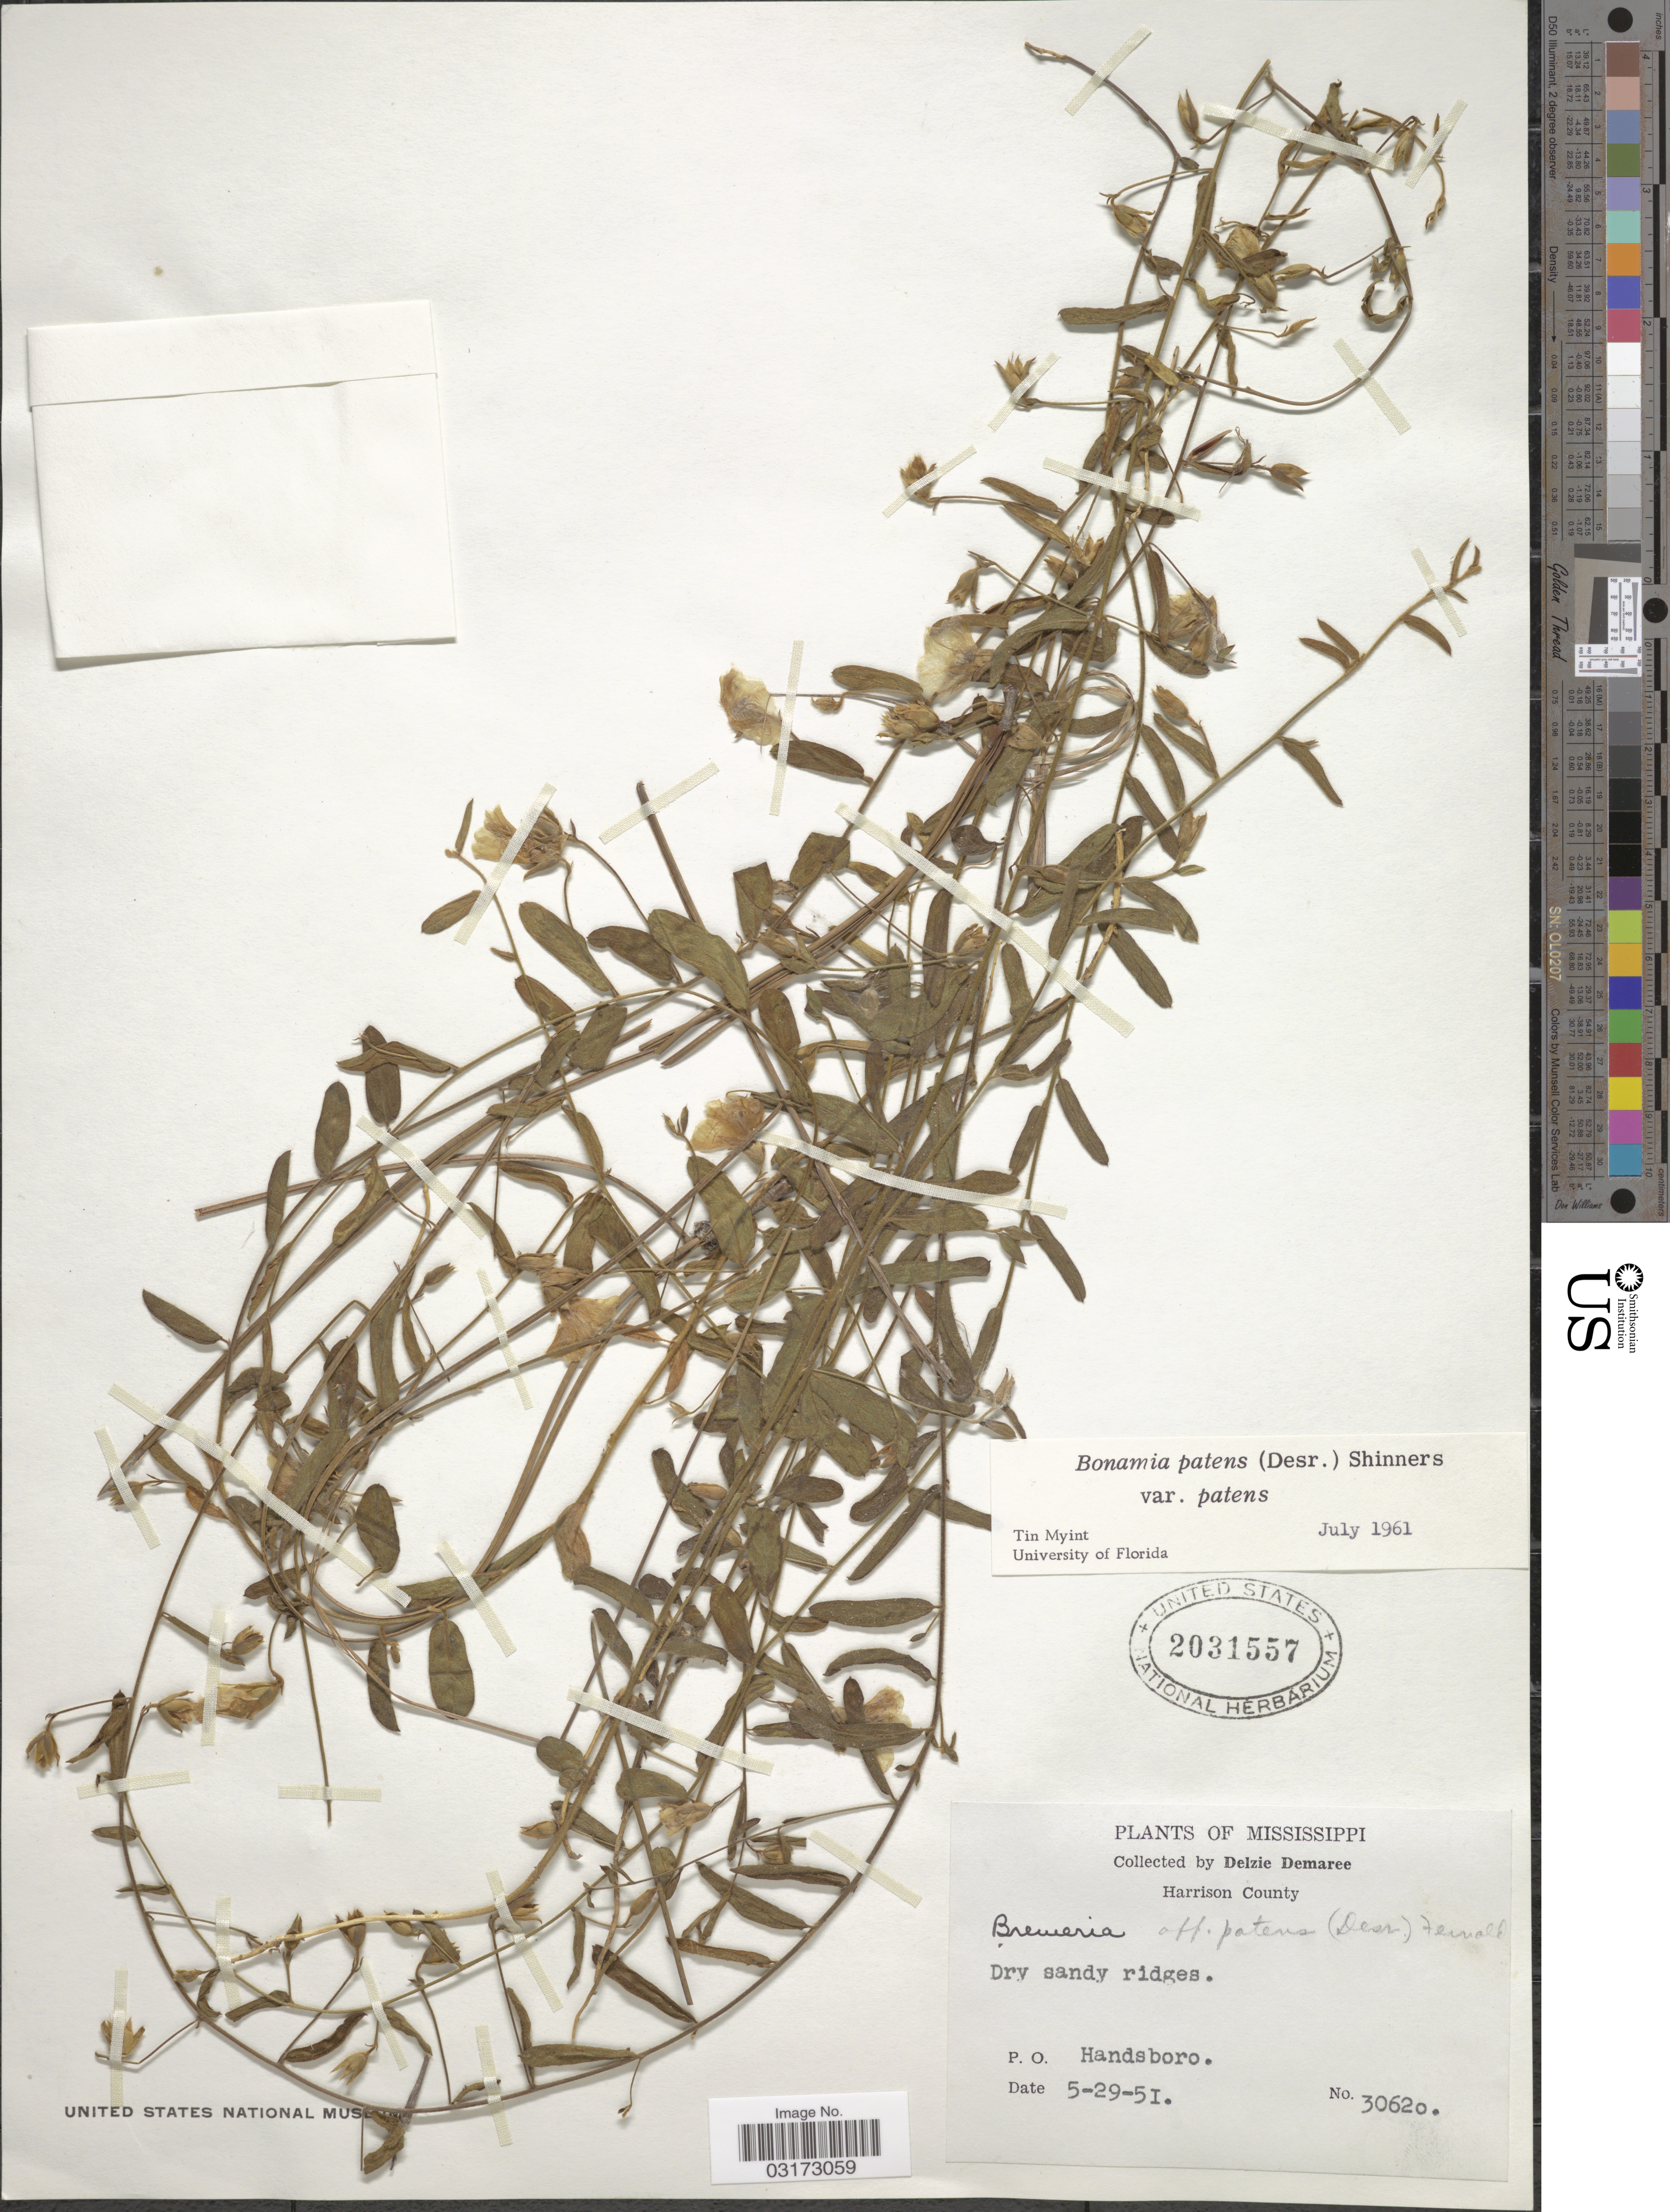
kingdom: Plantae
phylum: Tracheophyta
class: Magnoliopsida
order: Solanales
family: Convolvulaceae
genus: Stylisma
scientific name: Stylisma patens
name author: (Desr.) Myint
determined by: Strong, Mark T., (BOT), Smithsonian Institution - National Museum of Natural History (UNITED STATES)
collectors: D. Demaree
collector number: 3062o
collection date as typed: Transcribed d/m/y: 29/5/51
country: United States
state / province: Mississippi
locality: Harrison County. P. O. Handsboro.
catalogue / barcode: US 2031557